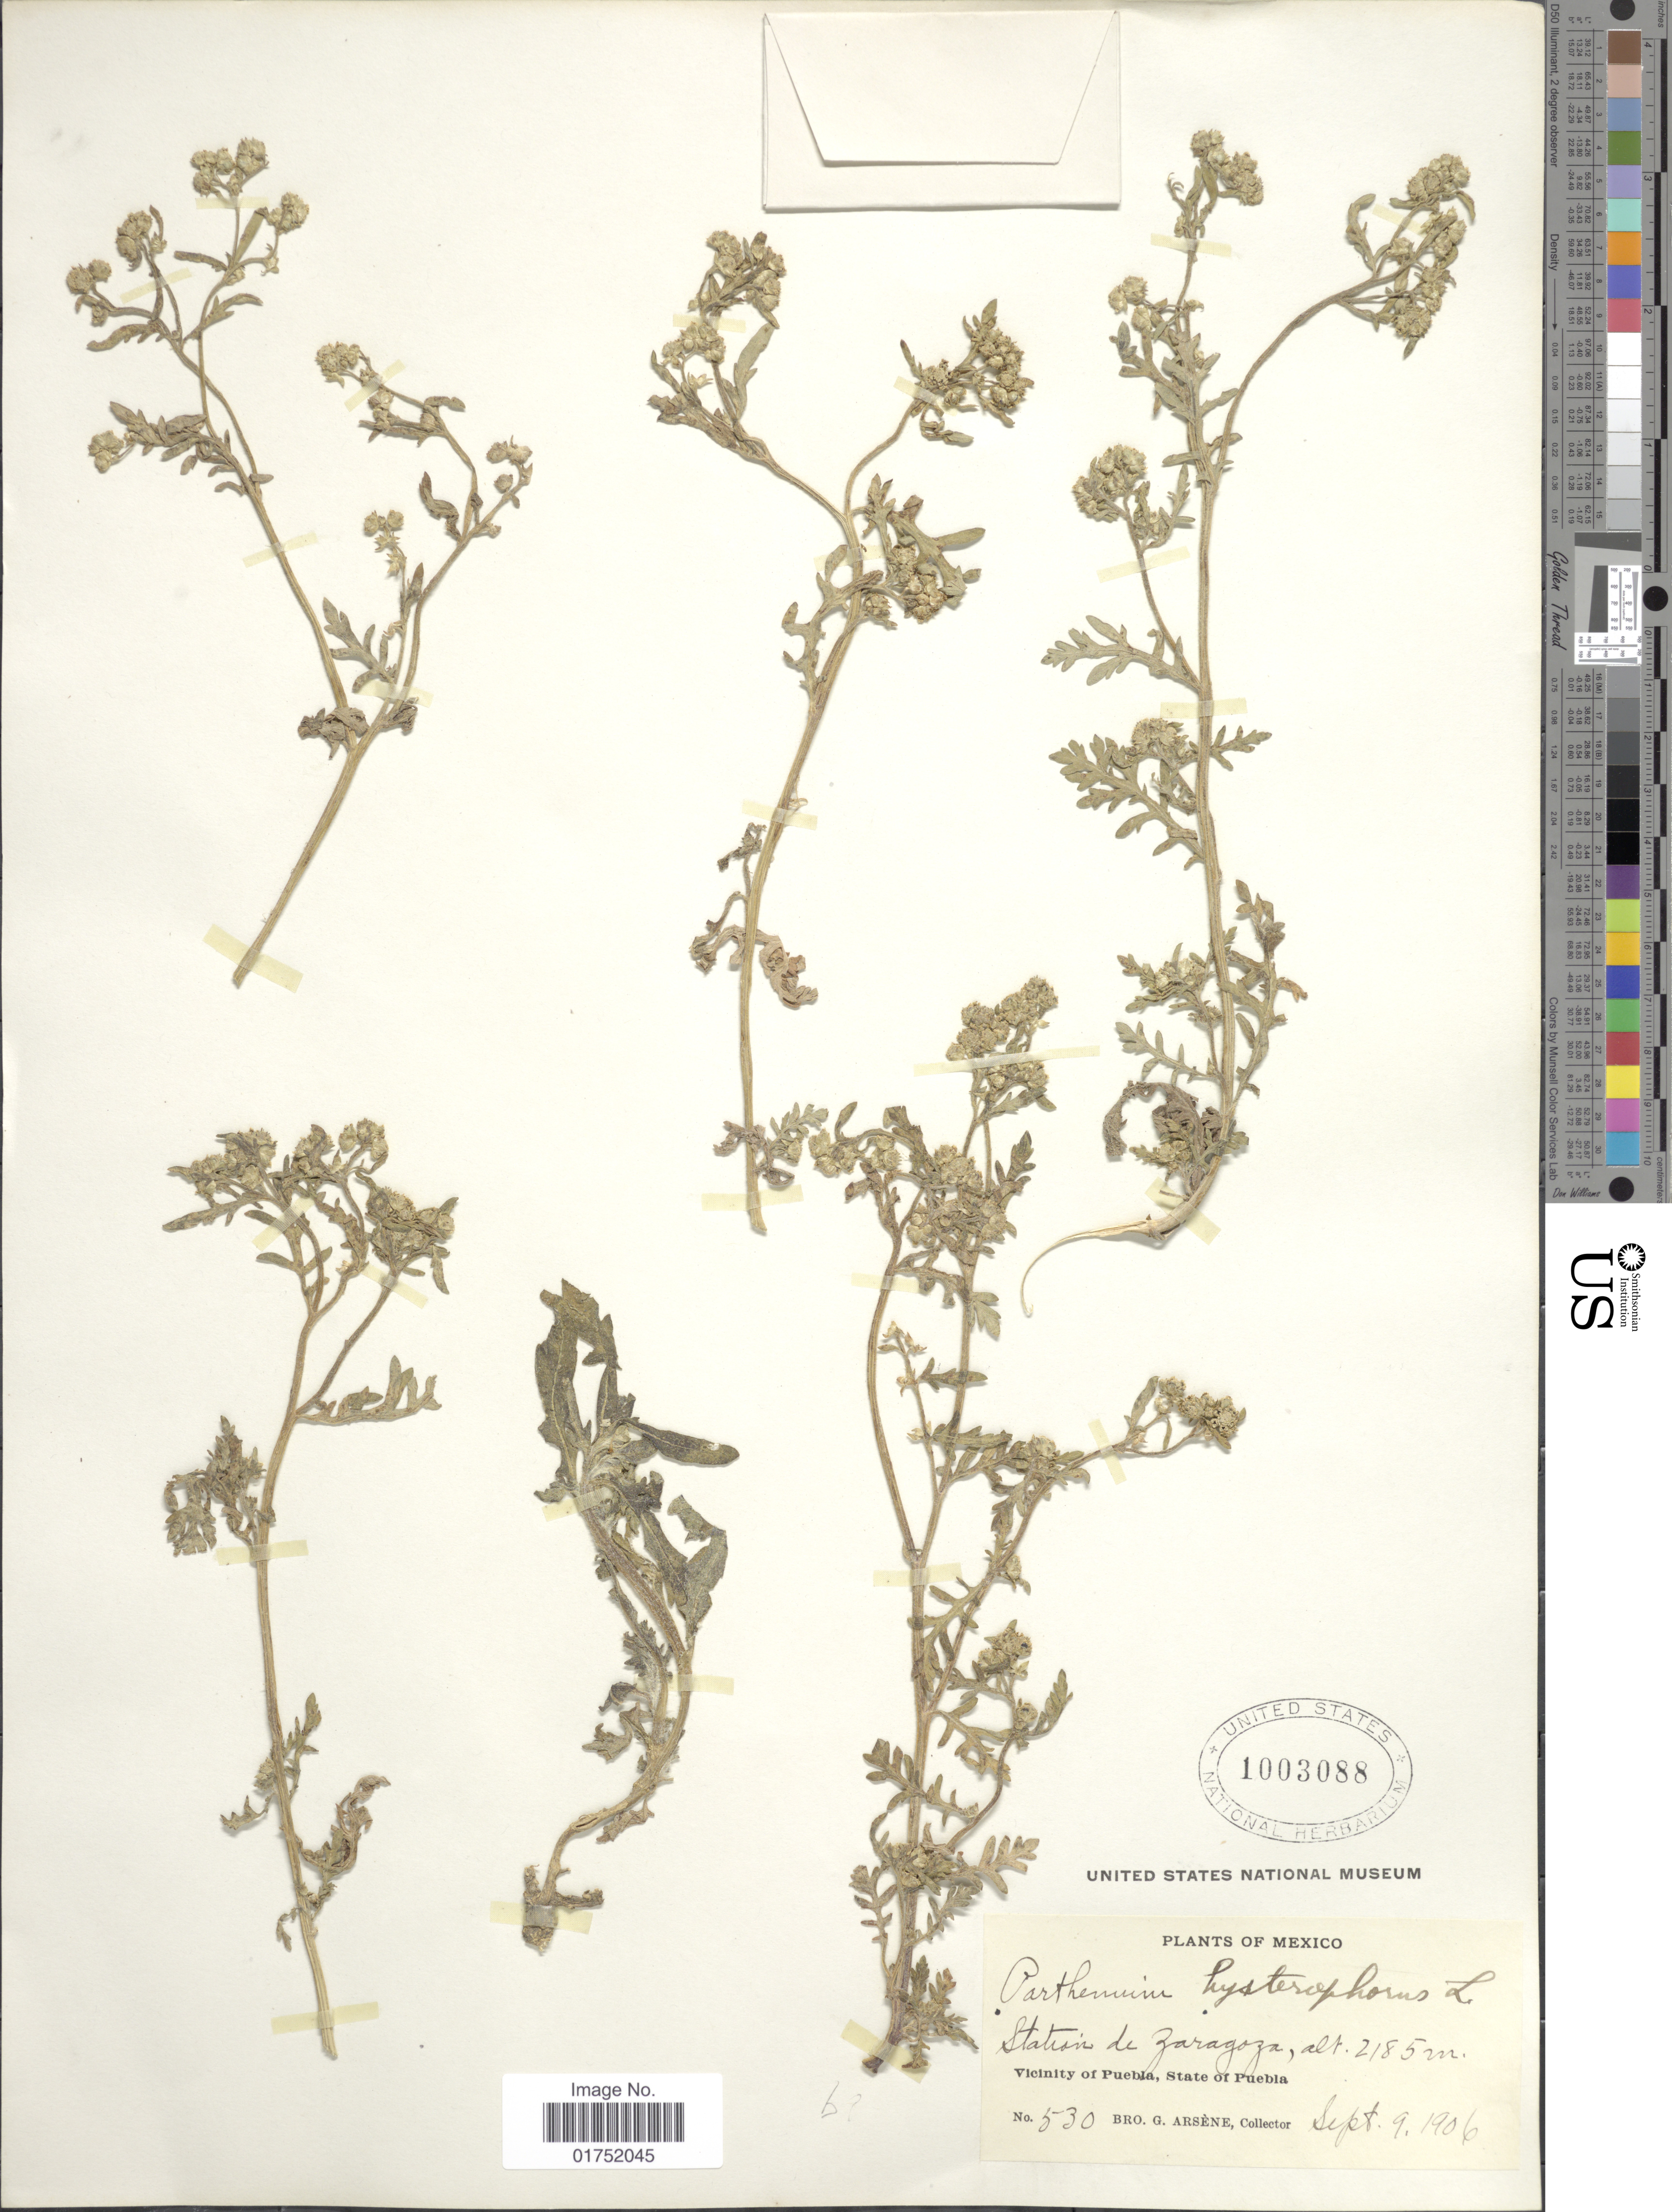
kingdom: Plantae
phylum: Tracheophyta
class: Magnoliopsida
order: Asterales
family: Asteraceae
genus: Parthenium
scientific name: Parthenium bipinnatifidum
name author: (Ortega) Rollins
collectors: Bro. G. Arsène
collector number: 530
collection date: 1906-09-09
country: Mexico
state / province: Puebla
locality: Station de Zaragoza, Vicinity of Puebla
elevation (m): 2185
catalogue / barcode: US 1003088